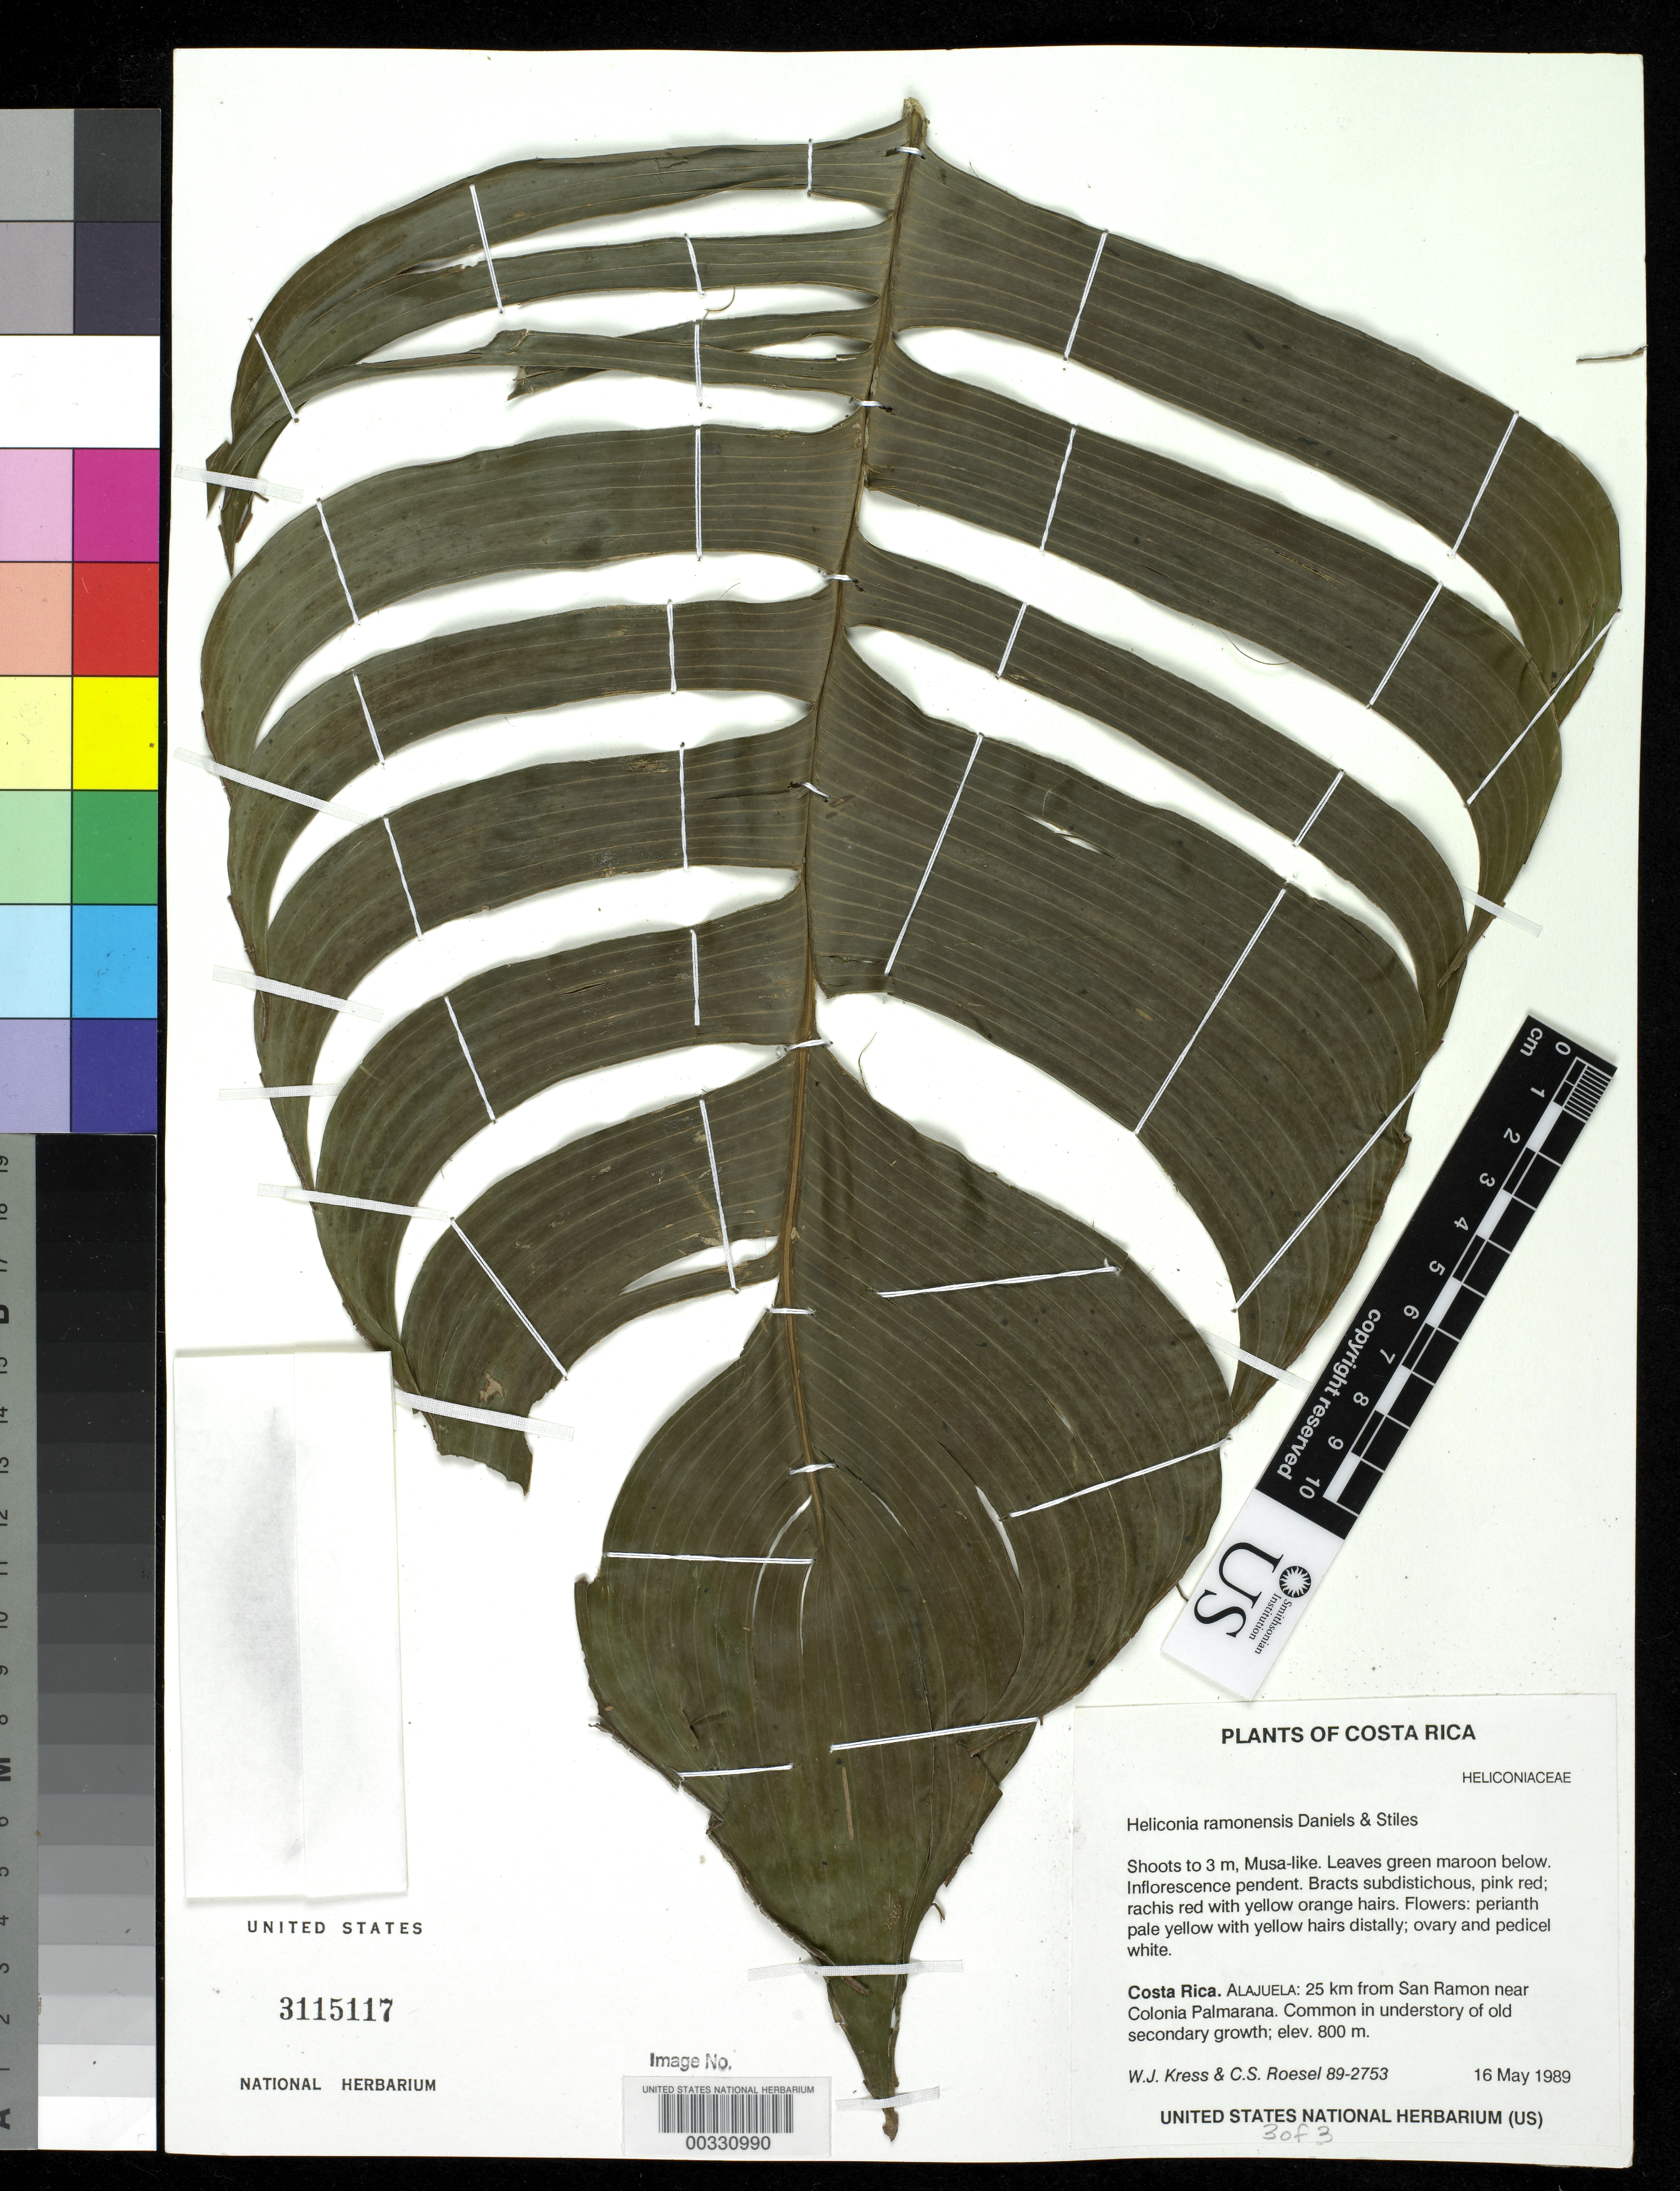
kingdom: Plantae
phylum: Tracheophyta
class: Liliopsida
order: Zingiberales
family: Heliconiaceae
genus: Heliconia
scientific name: Heliconia ramonensis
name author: G.S. Daniels & F.G. Stiles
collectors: W. J. Kress & C. S. Roesel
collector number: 89-2753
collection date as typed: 16 May 1989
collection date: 1989-05-16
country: Costa Rica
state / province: Alajuela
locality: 25 km from San Ramon near Colonia Palmarana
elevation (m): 800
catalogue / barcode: US 3115117